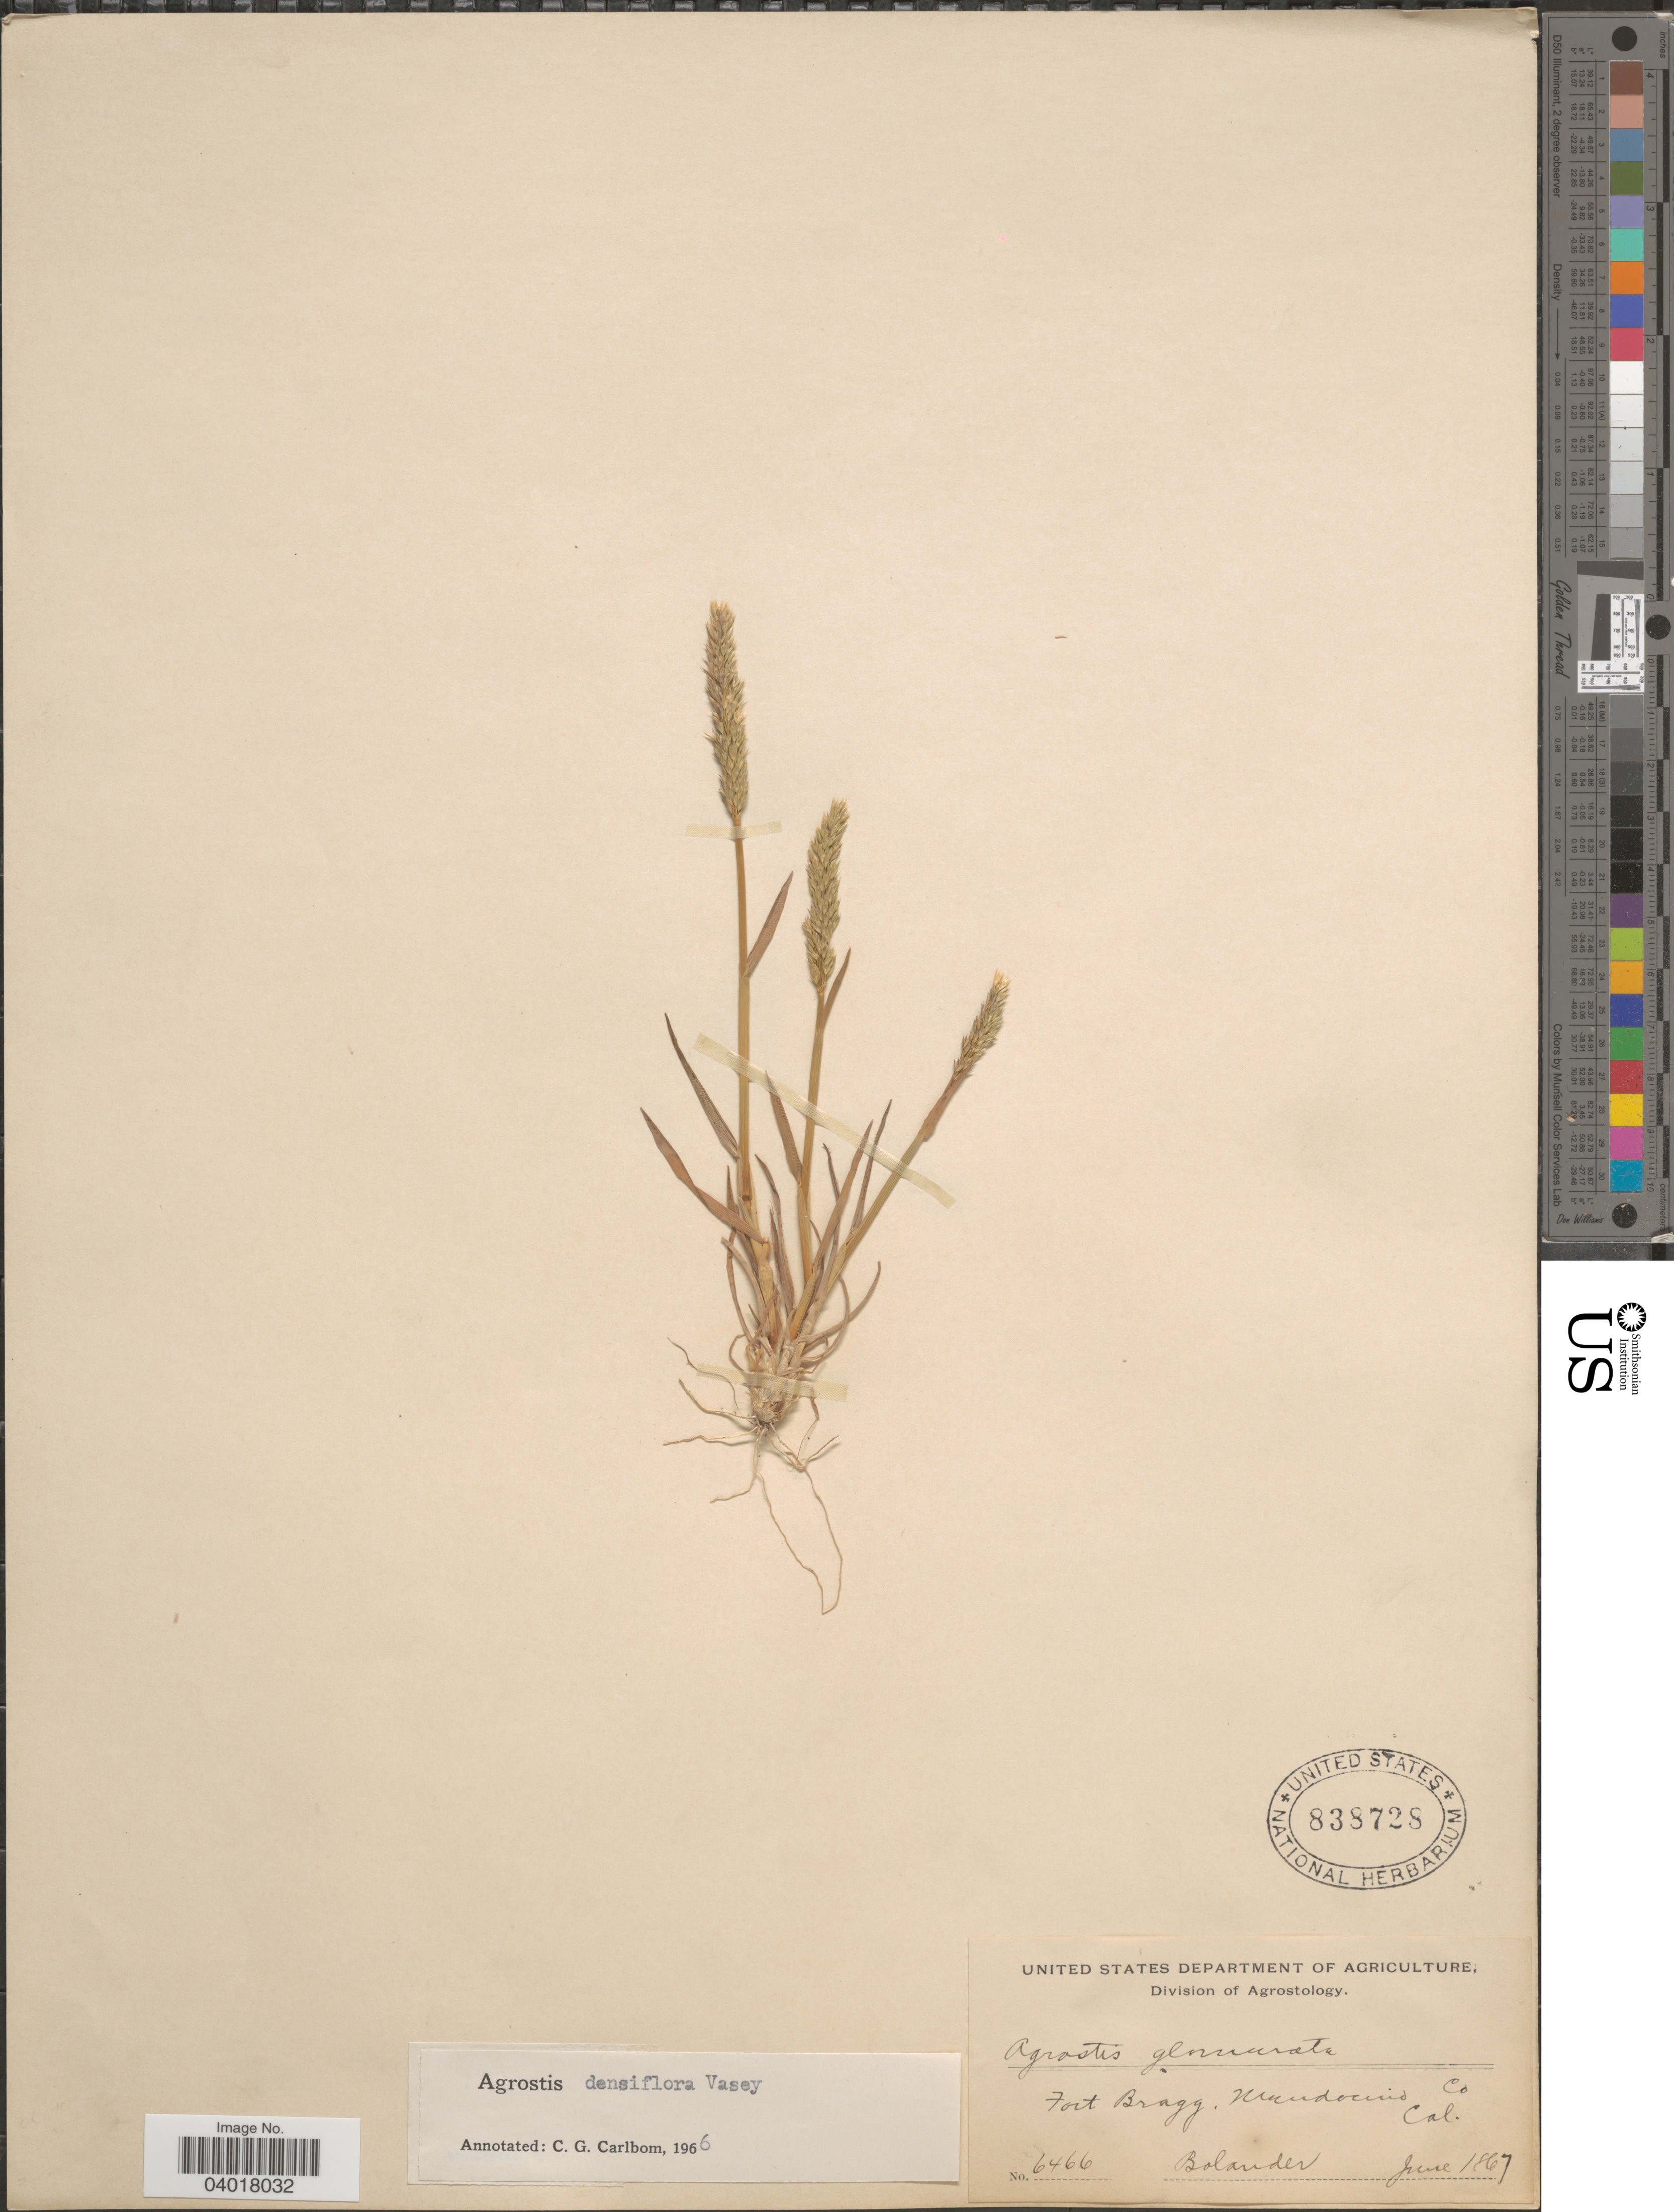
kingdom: Plantae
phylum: Tracheophyta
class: Liliopsida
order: Poales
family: Poaceae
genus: Agrostis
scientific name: Agrostis densiflora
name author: Vasey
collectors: -. Bolander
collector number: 6466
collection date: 1867-06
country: United States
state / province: California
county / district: Mendocino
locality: Fort Bragg, Mendocino Co.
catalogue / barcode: US 838728